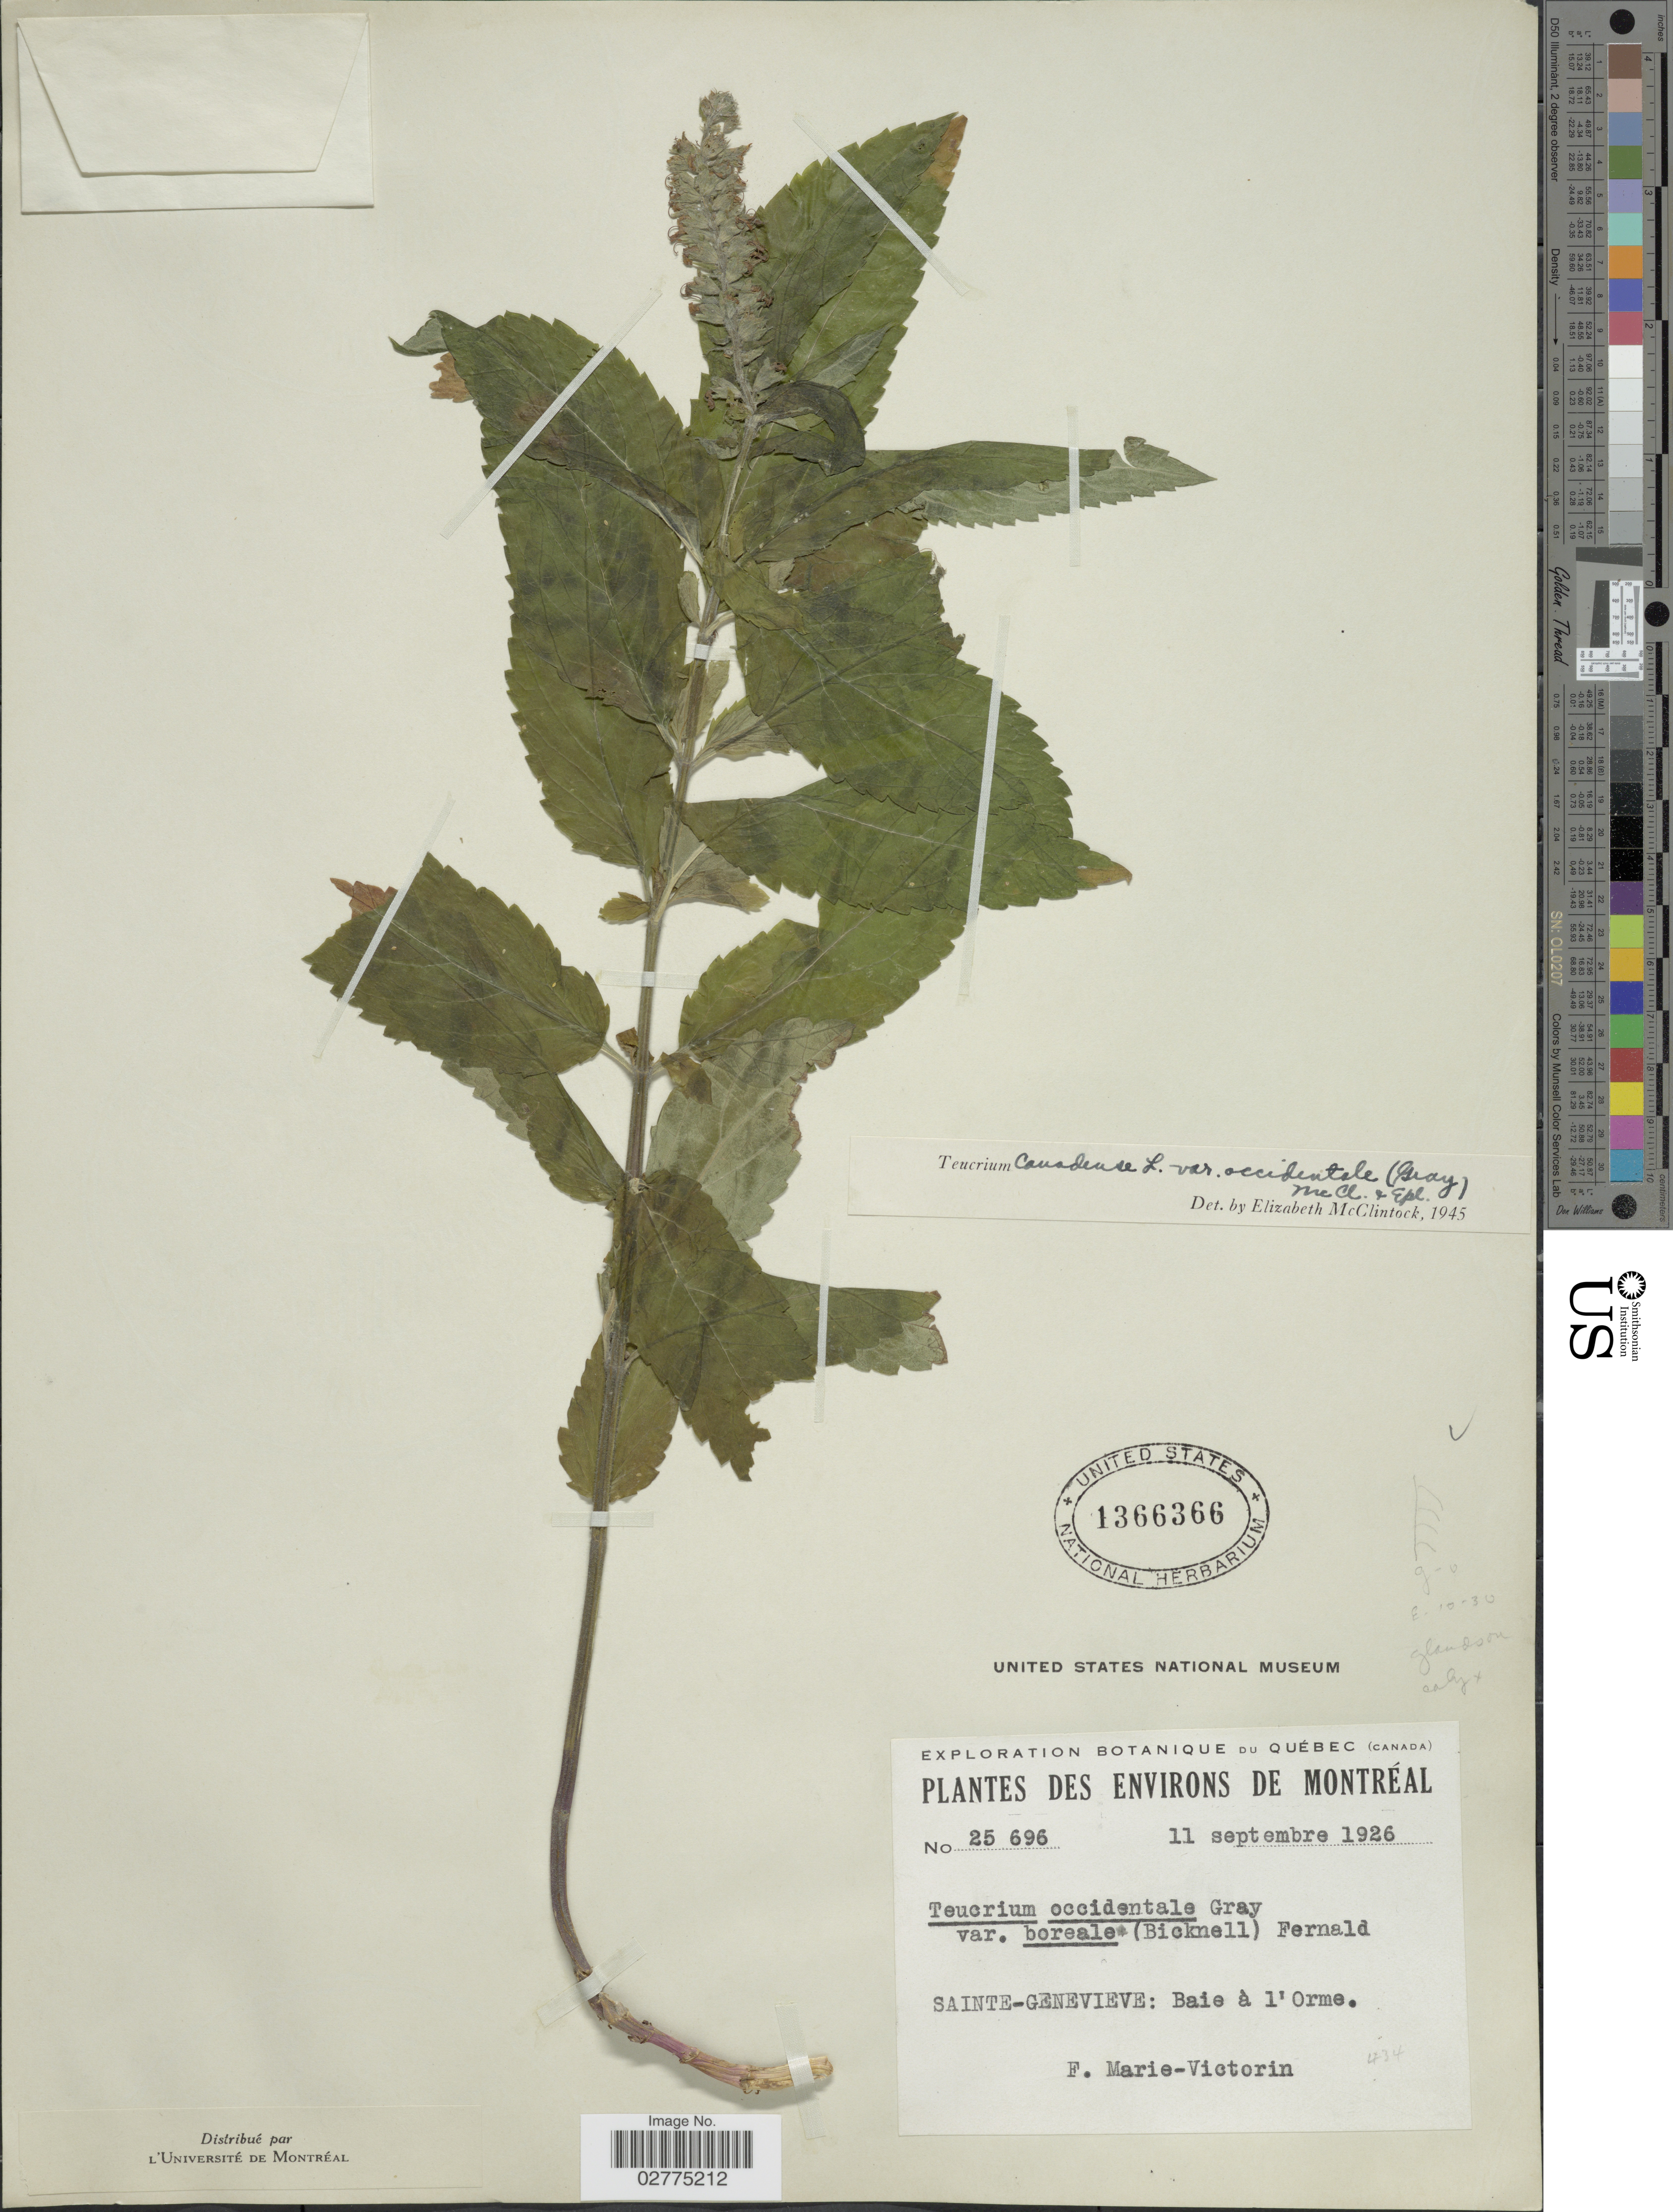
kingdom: Plantae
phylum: Tracheophyta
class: Magnoliopsida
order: Lamiales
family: Lamiaceae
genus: Teucrium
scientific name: Teucrium canadense var. occidentale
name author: (A. Gray) E. M. McClint. & Epling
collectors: F. Marie-Victorin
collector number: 25696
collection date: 1926-09-11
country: Canada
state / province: Quebec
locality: Des Environs De Montréal, Sainte-Genevieve: Baie à l'Orme.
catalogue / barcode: US 1366366